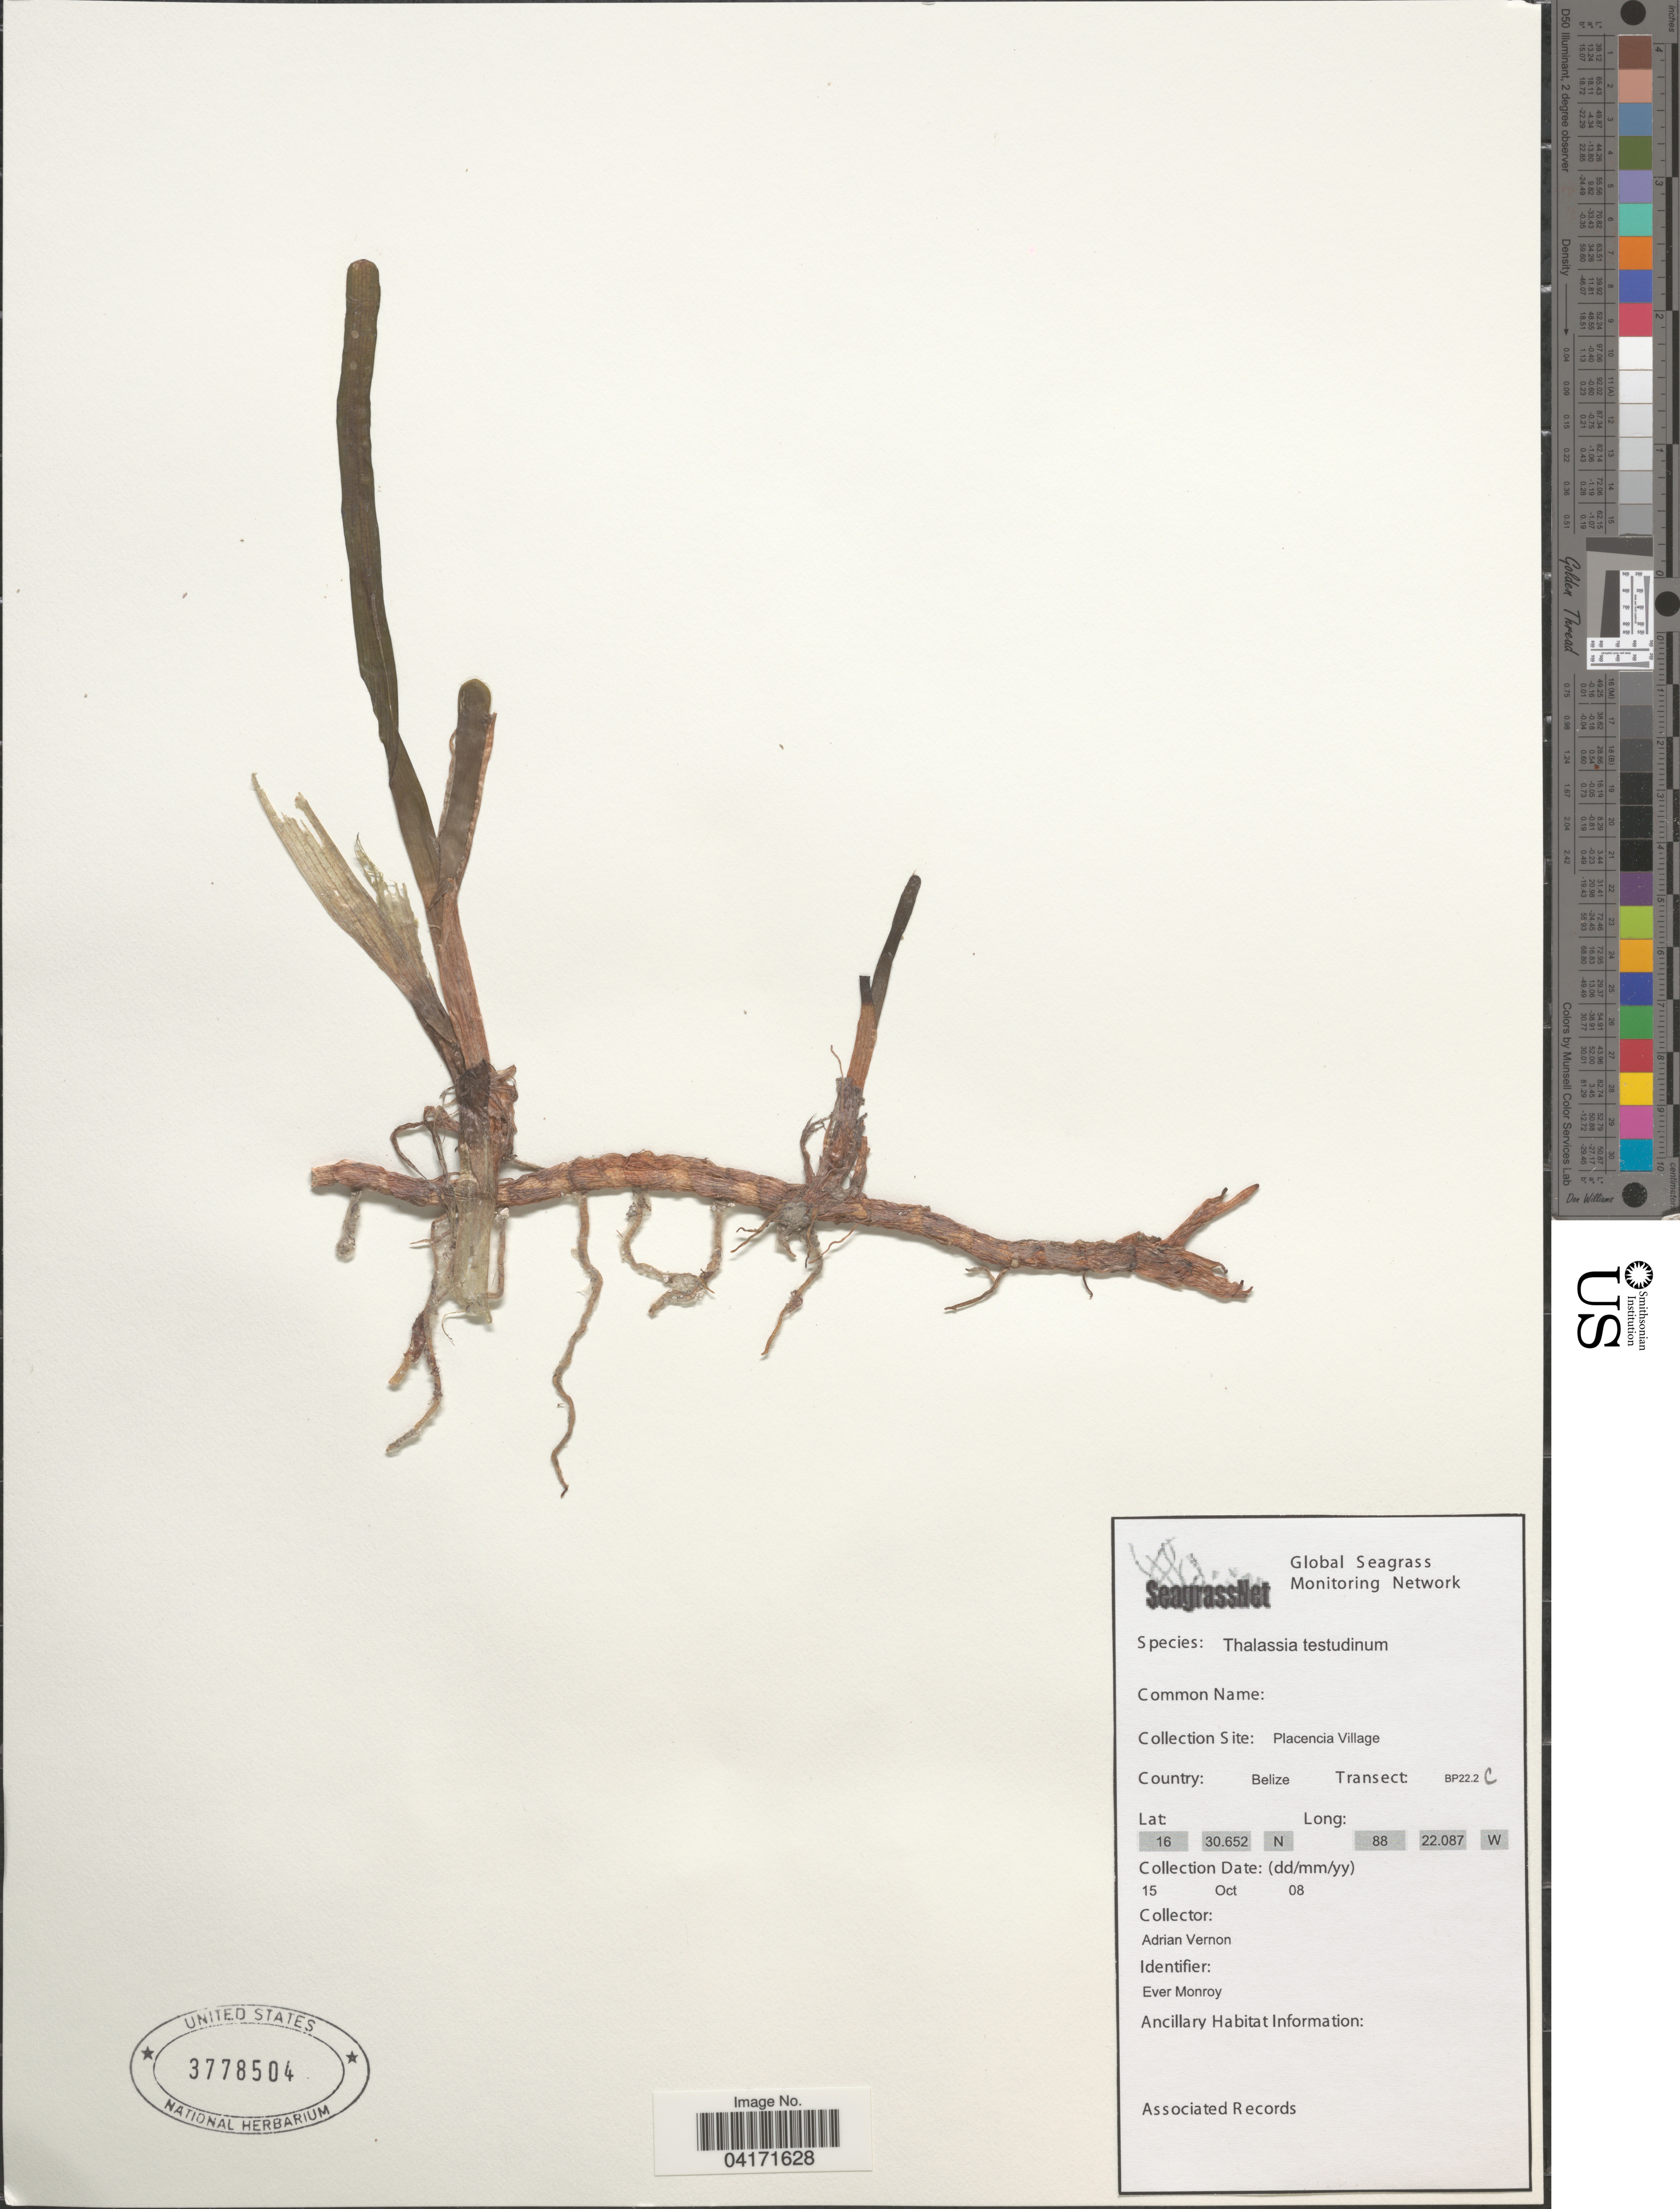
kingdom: Plantae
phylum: Tracheophyta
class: Liliopsida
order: Alismatales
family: Hydrocharitaceae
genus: Thalassia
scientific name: Thalassia testudinum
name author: Banks & Sol. ex K.D. Koenig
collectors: A. Vernon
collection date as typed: Transcribed d/m/y: 15/10/8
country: Belize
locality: Placencia Village. Transect: BP22.2 C.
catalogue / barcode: US 3778504